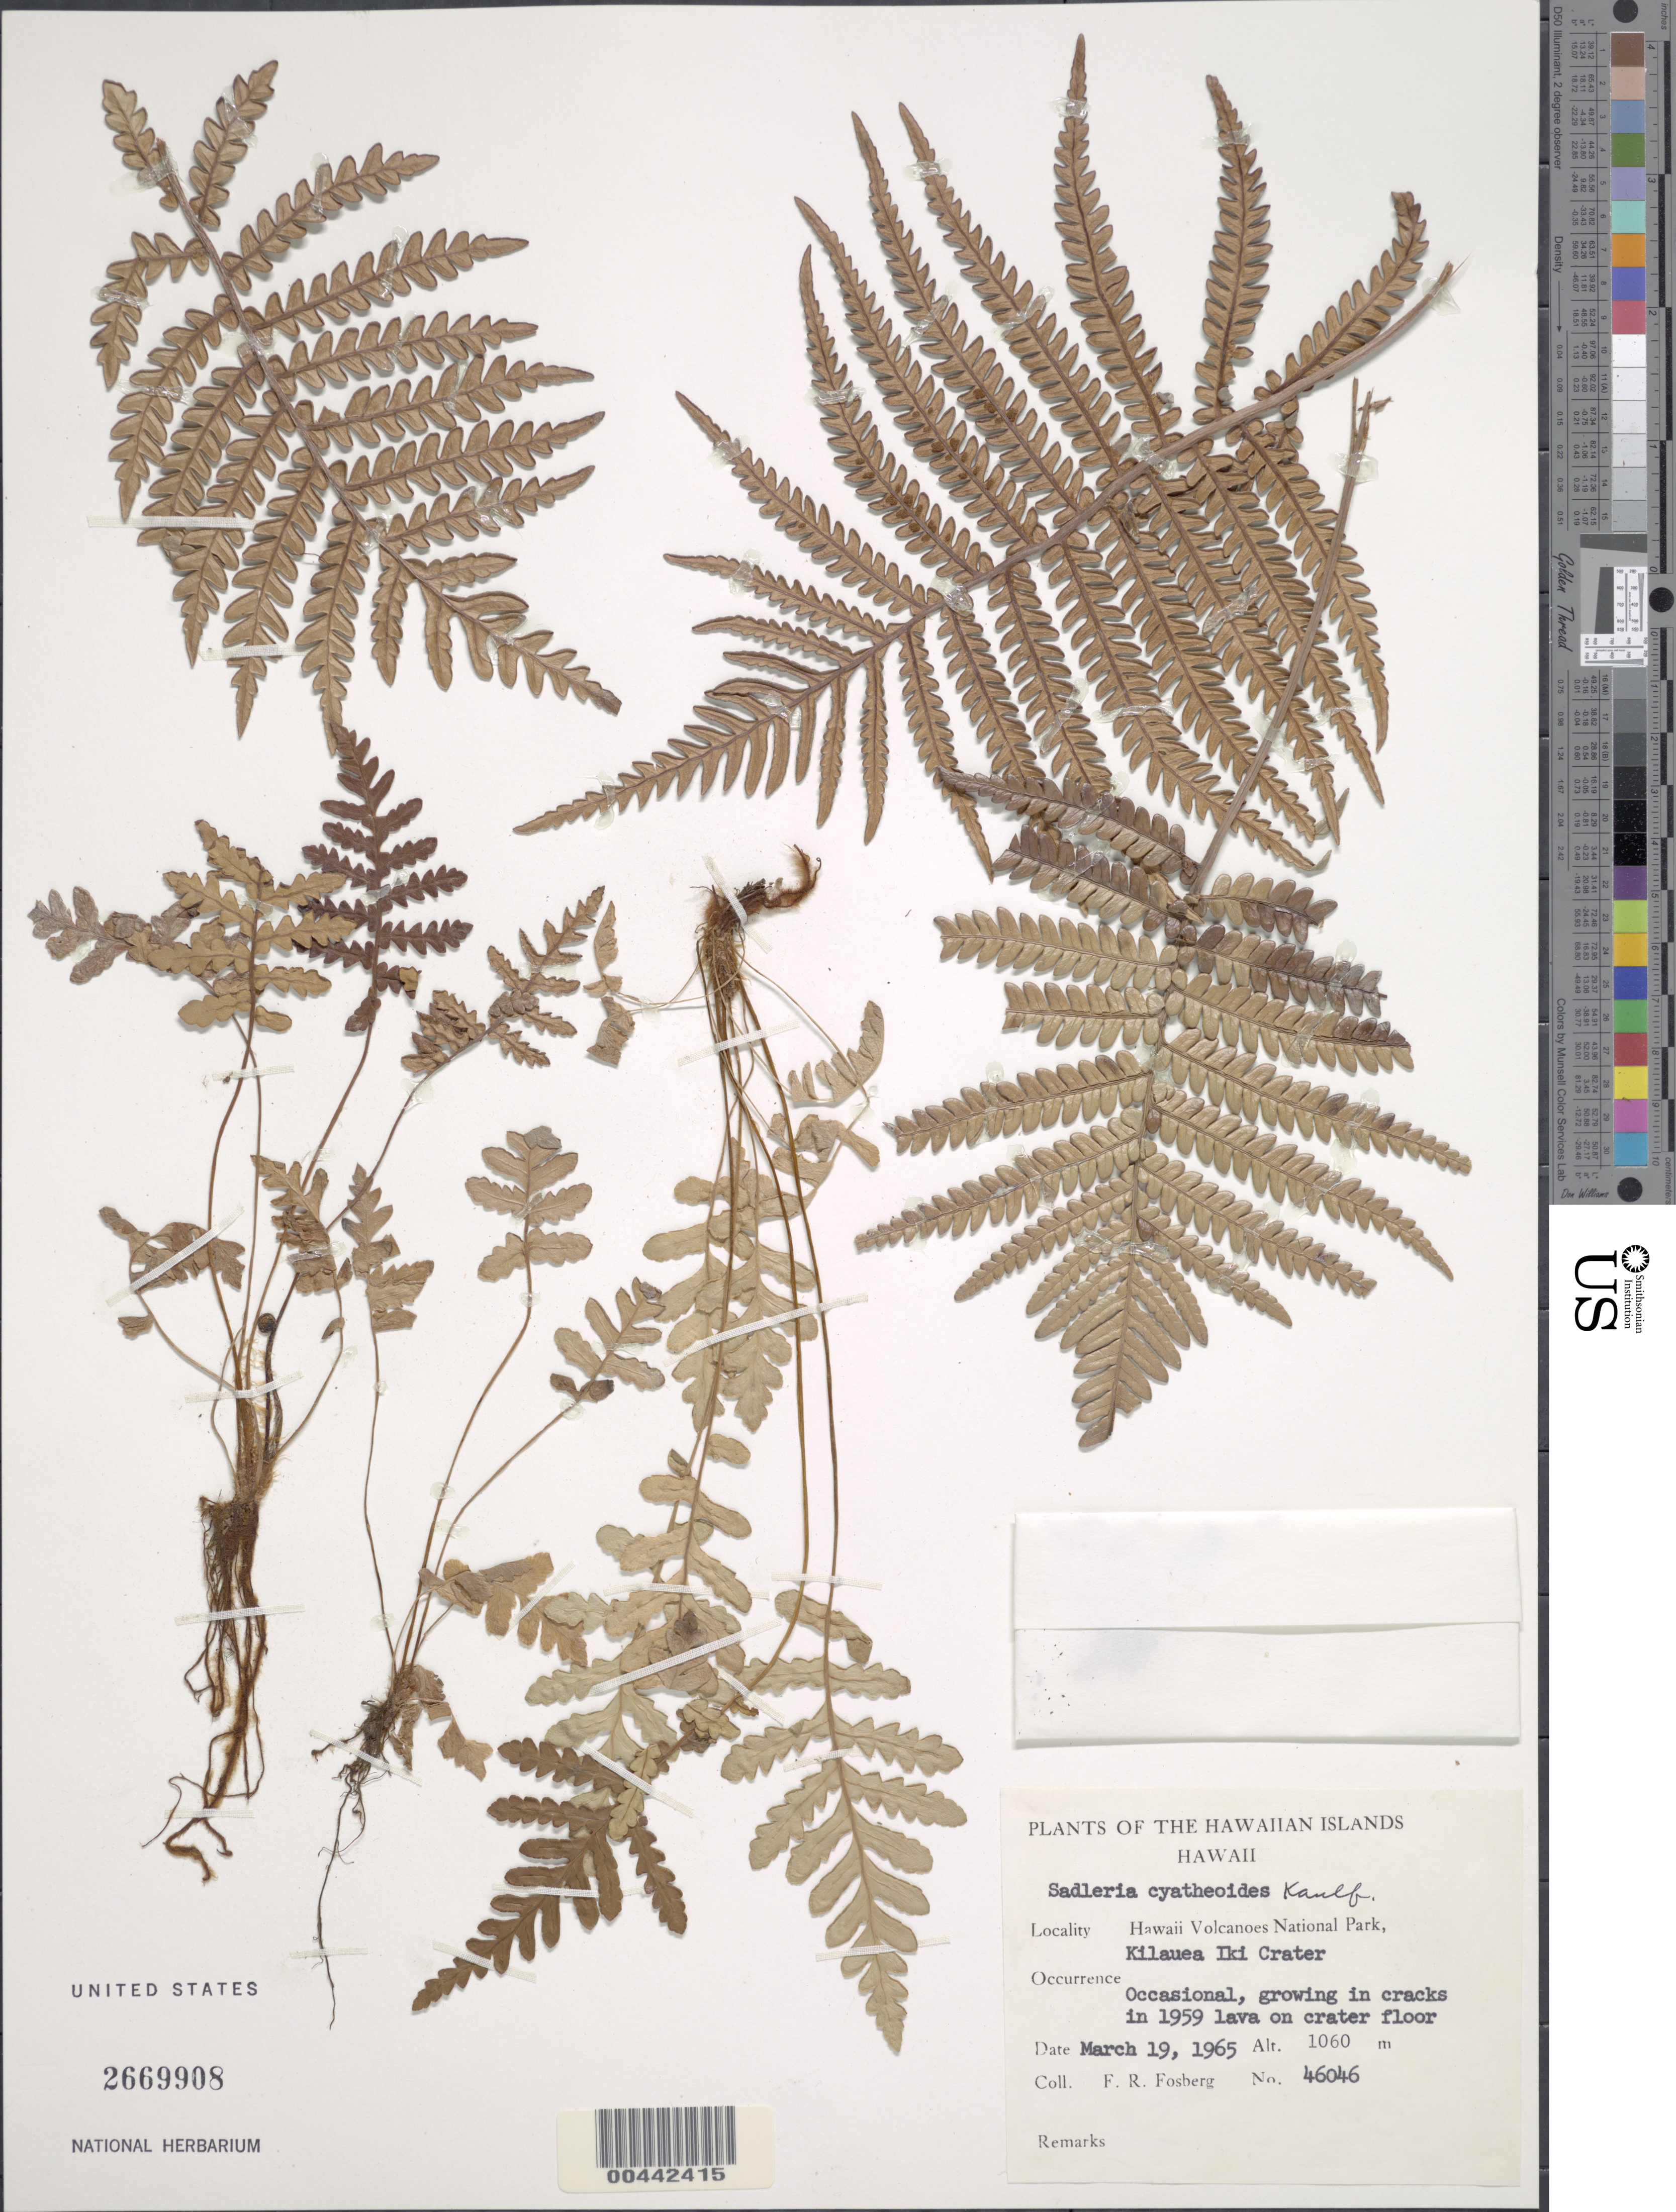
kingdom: Plantae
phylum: Tracheophyta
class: Polypodiopsida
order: Polypodiales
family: Blechnaceae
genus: Sadleria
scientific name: Sadleria cyatheoides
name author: Kaulf.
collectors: F. R. Fosberg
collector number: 46046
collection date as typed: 19 Mar 1965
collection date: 1965-03-19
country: United States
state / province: Hawaii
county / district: Hawaii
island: Hawaii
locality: Hawaii Volcanoes National Park, Kilauea Iki Crater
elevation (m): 1060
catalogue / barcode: US 2669908